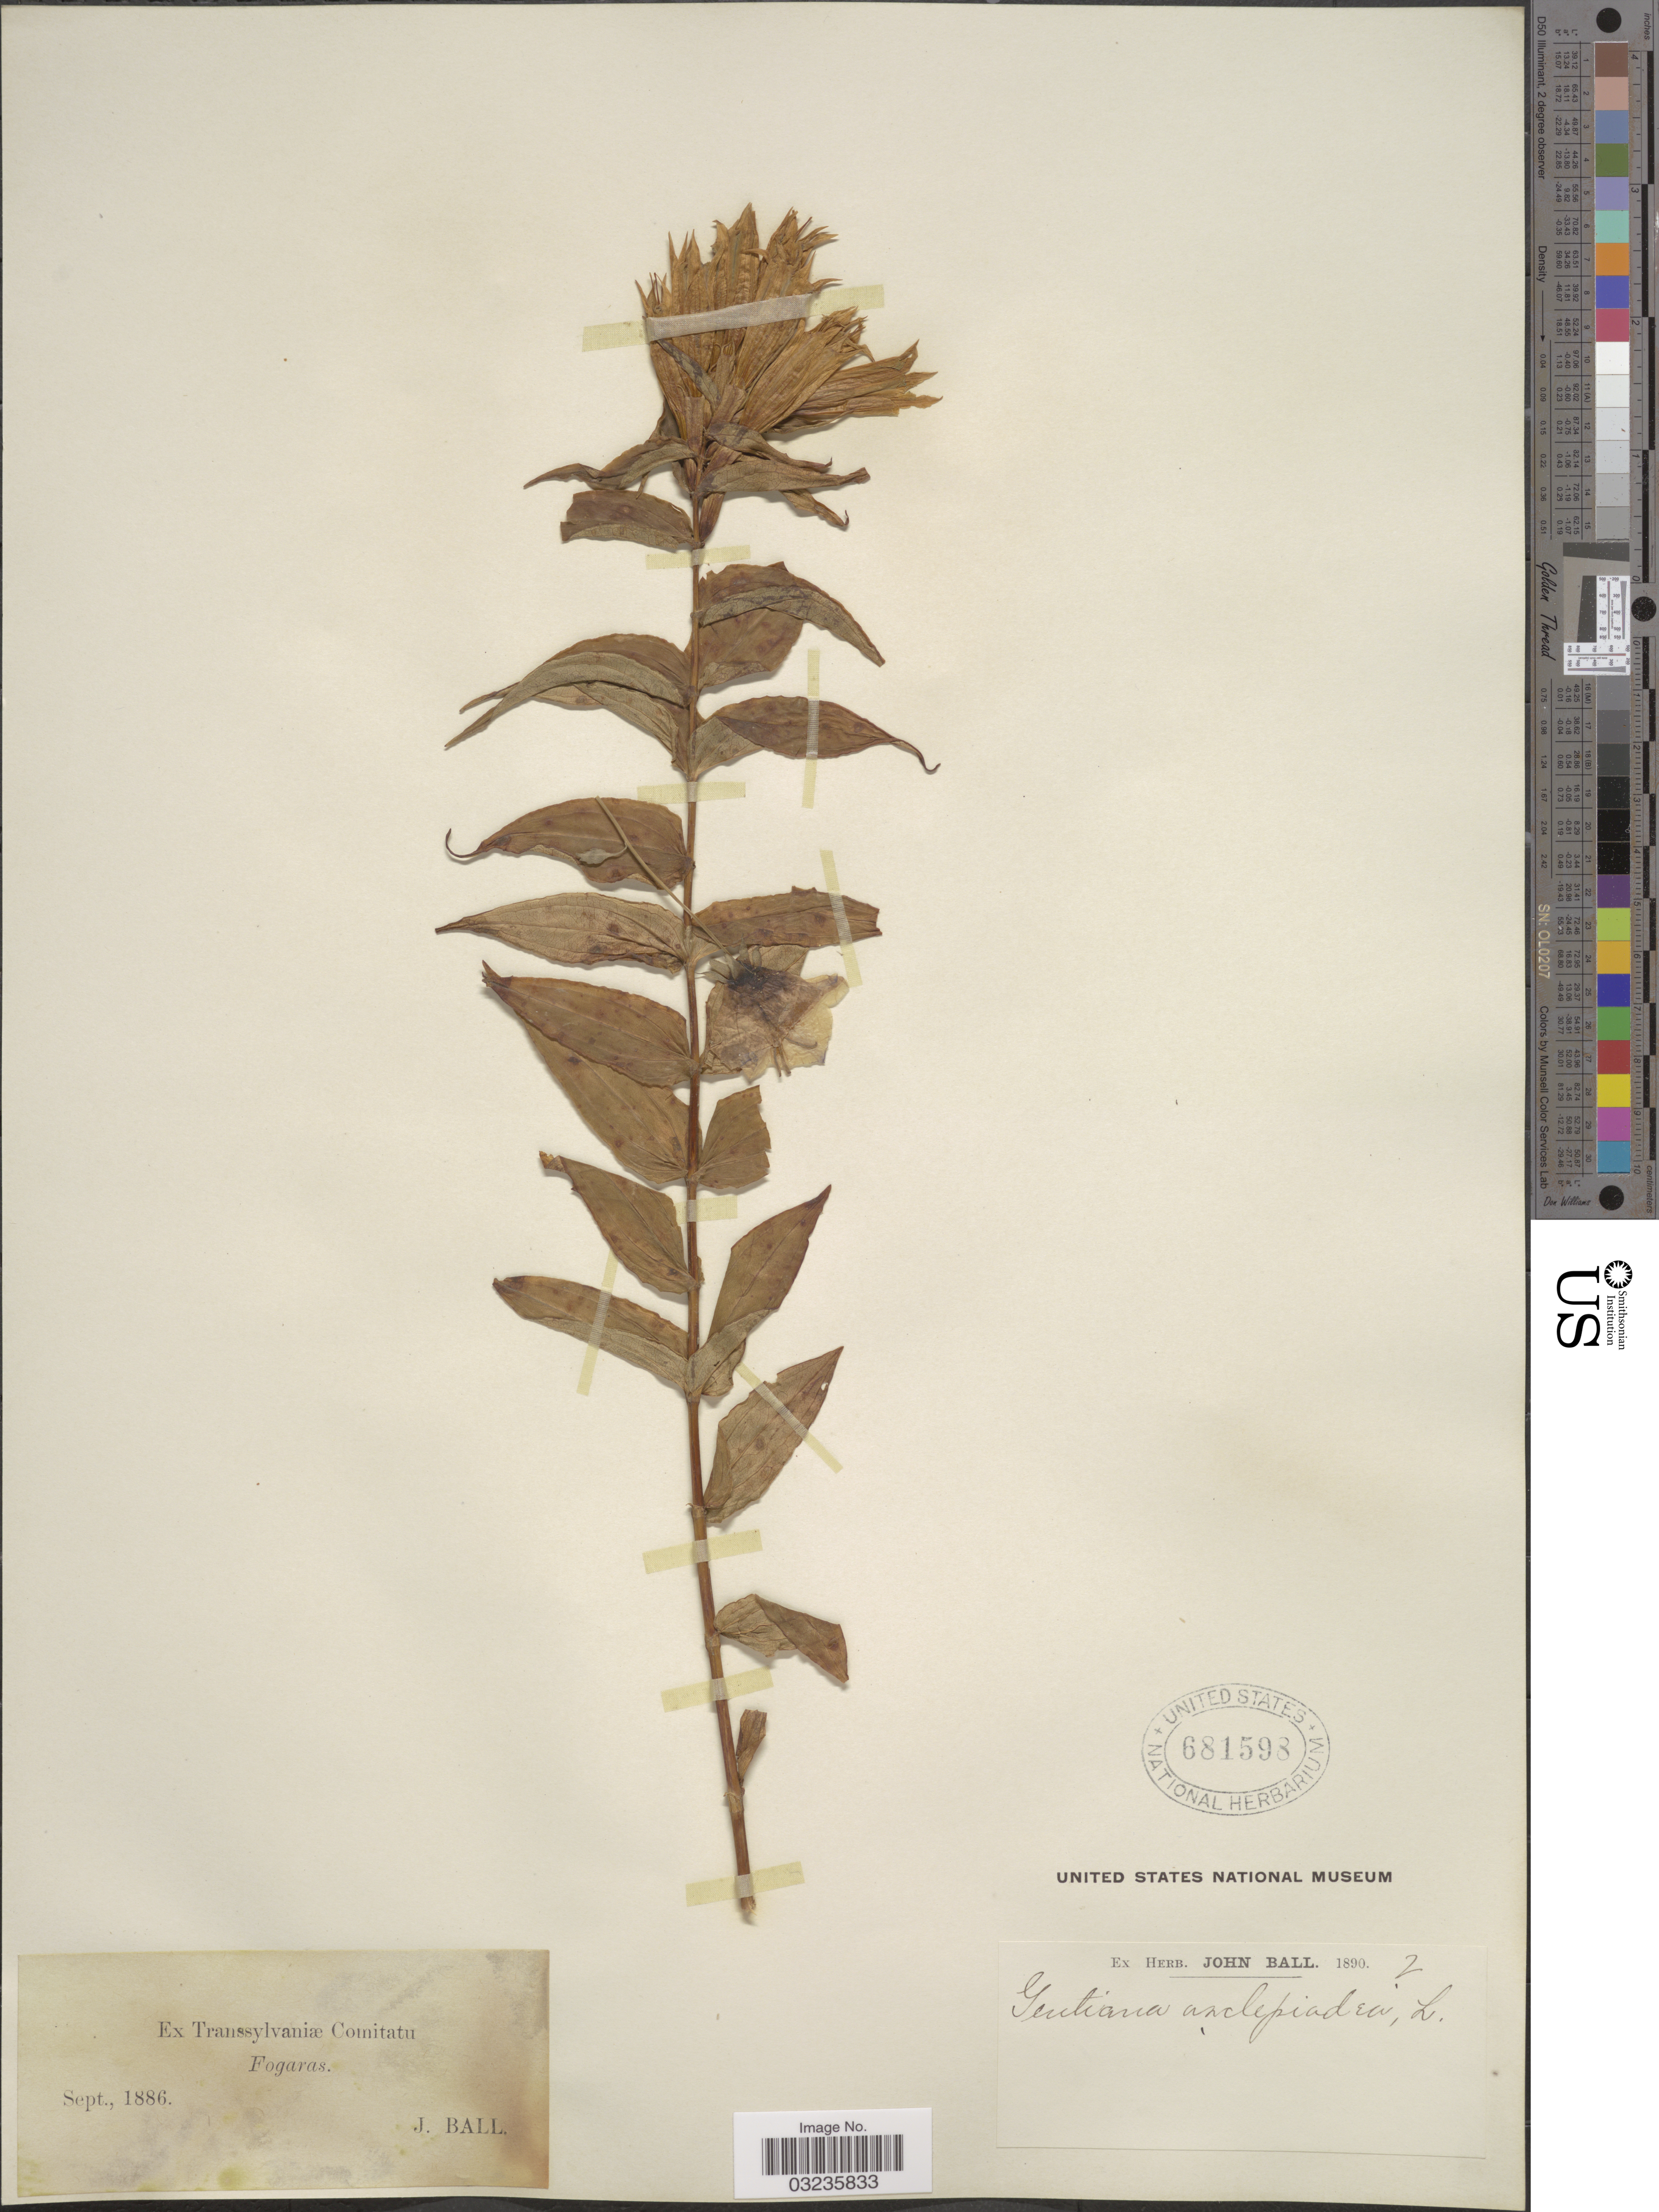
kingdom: Plantae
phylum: Tracheophyta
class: Magnoliopsida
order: Gentianales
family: Gentianaceae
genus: Gentiana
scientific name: Gentiana asclepiadea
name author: L.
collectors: J. Ball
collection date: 1886-09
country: Romania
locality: Ex Transsylvaniæ Comitatu Fogaras.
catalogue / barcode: US 681598